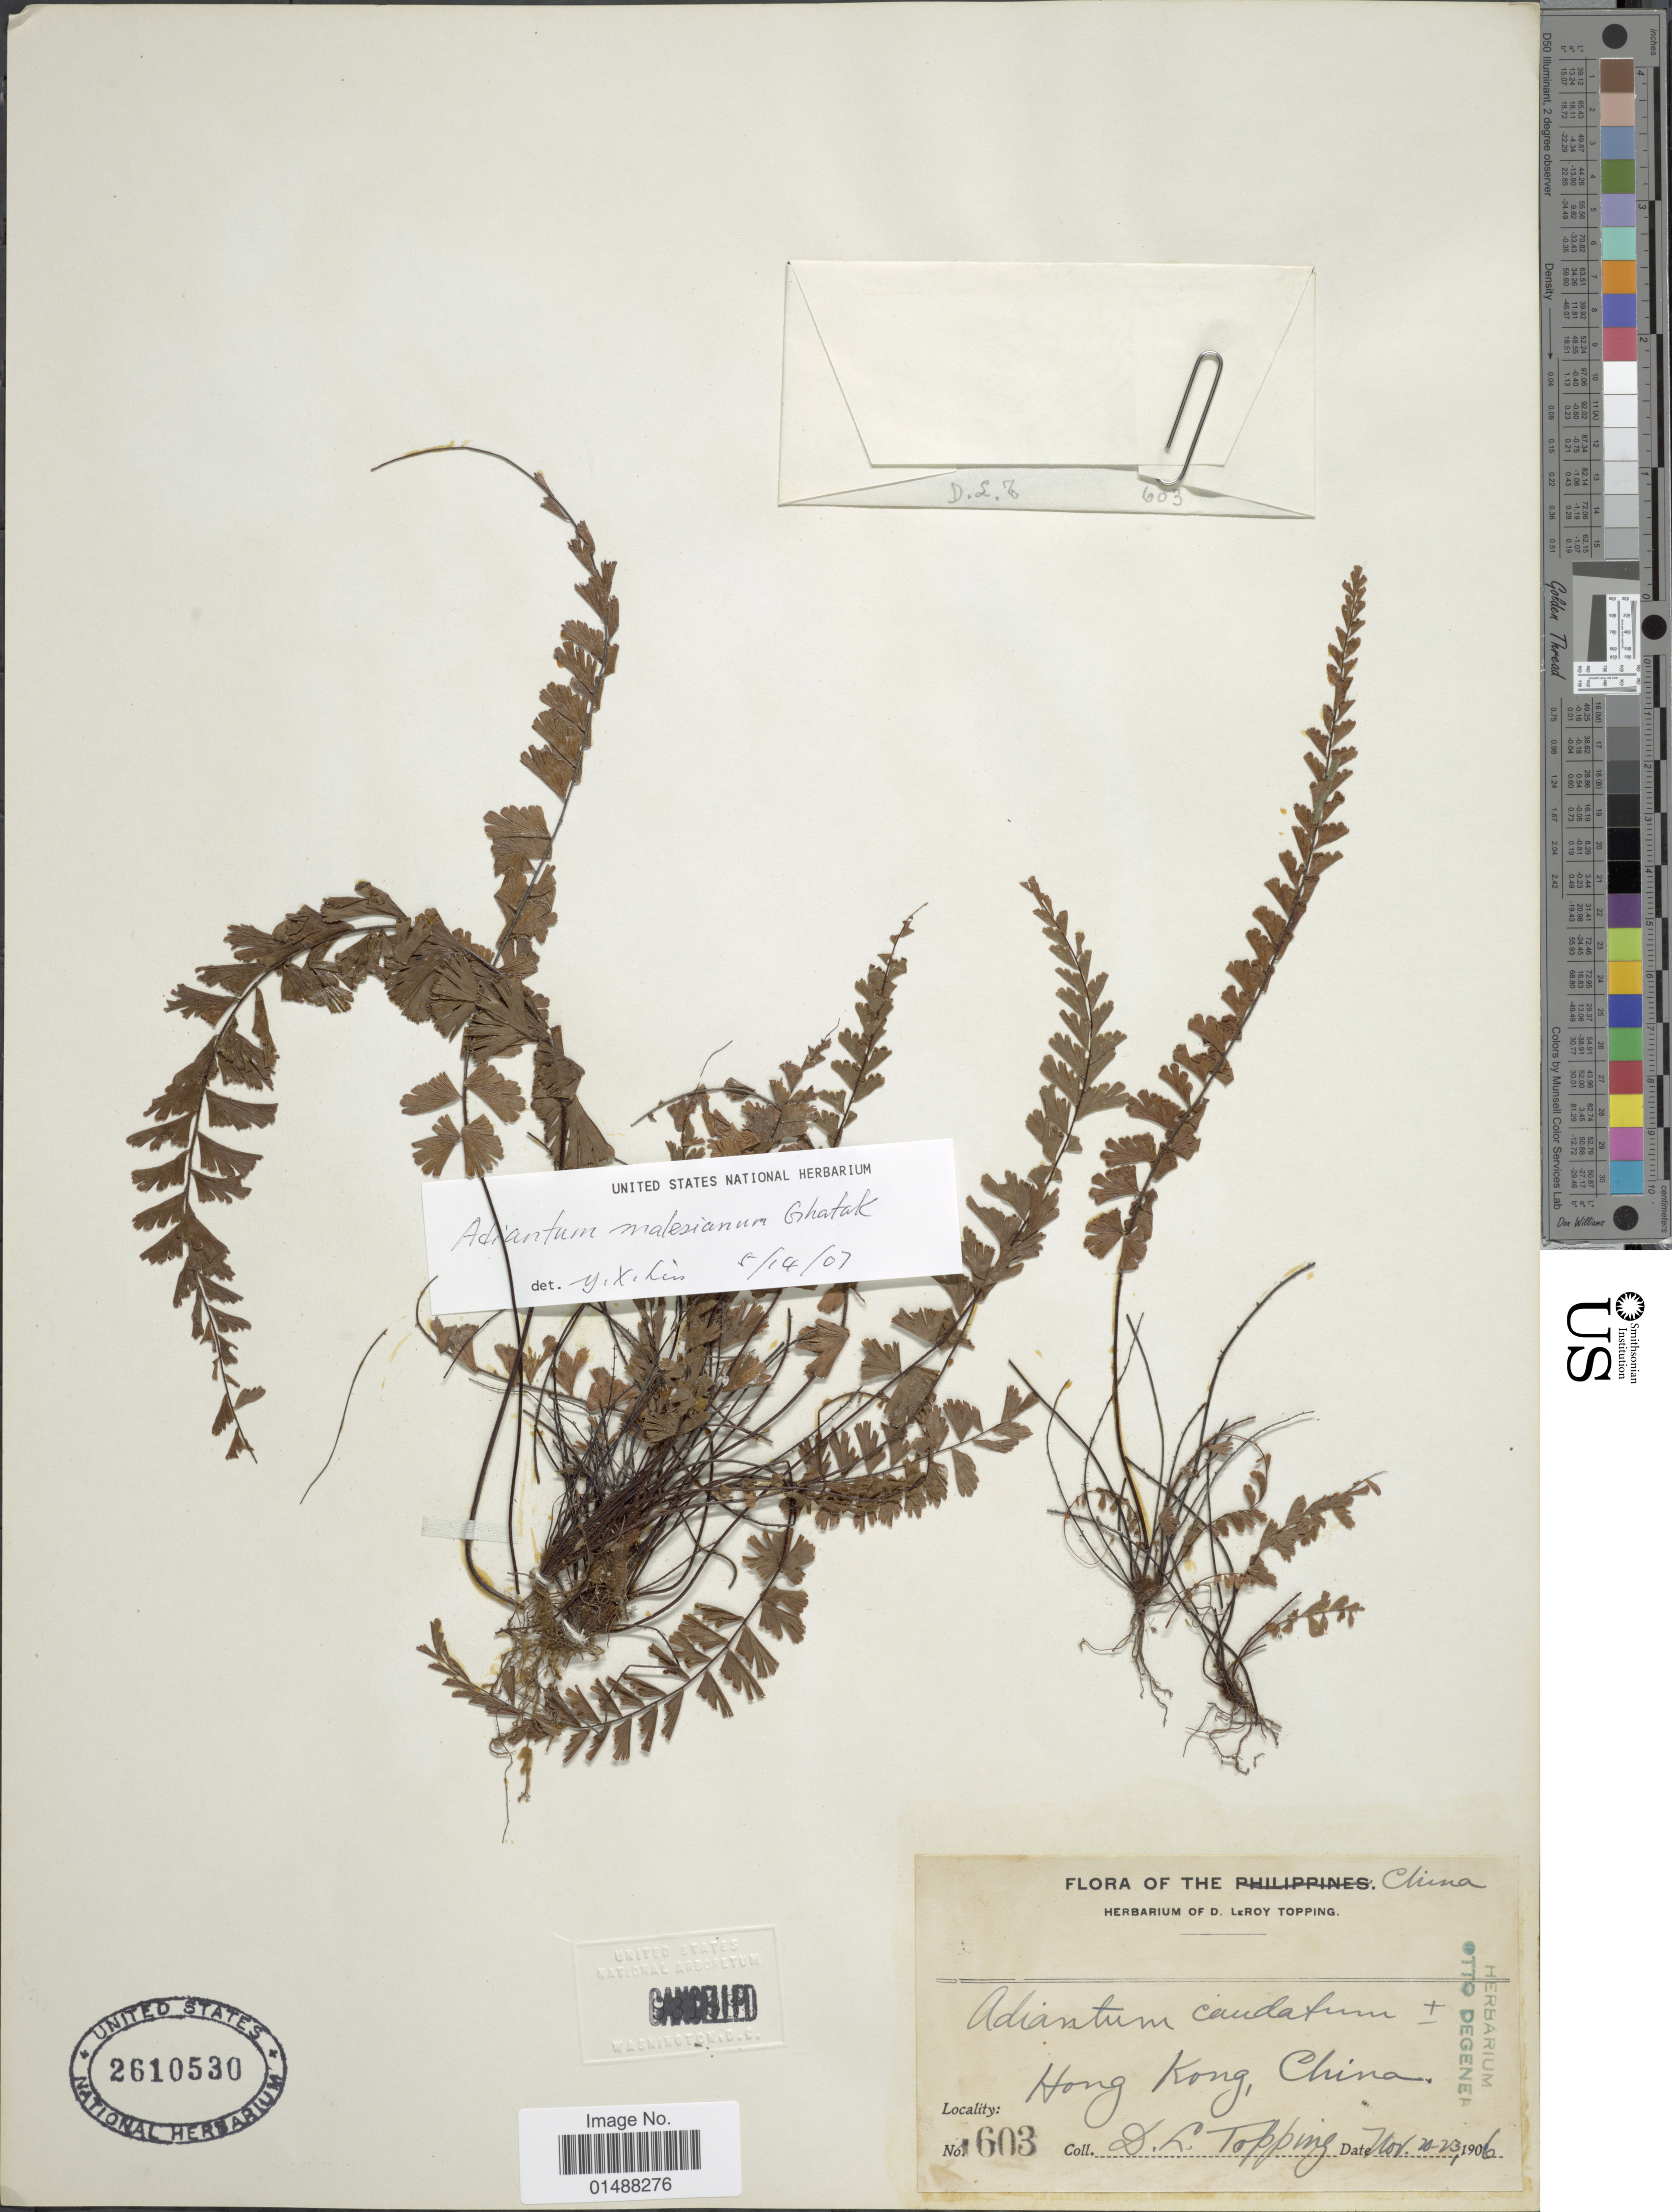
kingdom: Plantae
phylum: Tracheophyta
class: Polypodiopsida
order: Polypodiales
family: Pteridaceae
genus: Adiantum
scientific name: Adiantum caudatum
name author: L.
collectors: D. L. Topping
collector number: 603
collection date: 1906-11-20/1906-11-23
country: China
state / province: Hong Kong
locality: China, Hong Kong.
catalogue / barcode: US 2610530